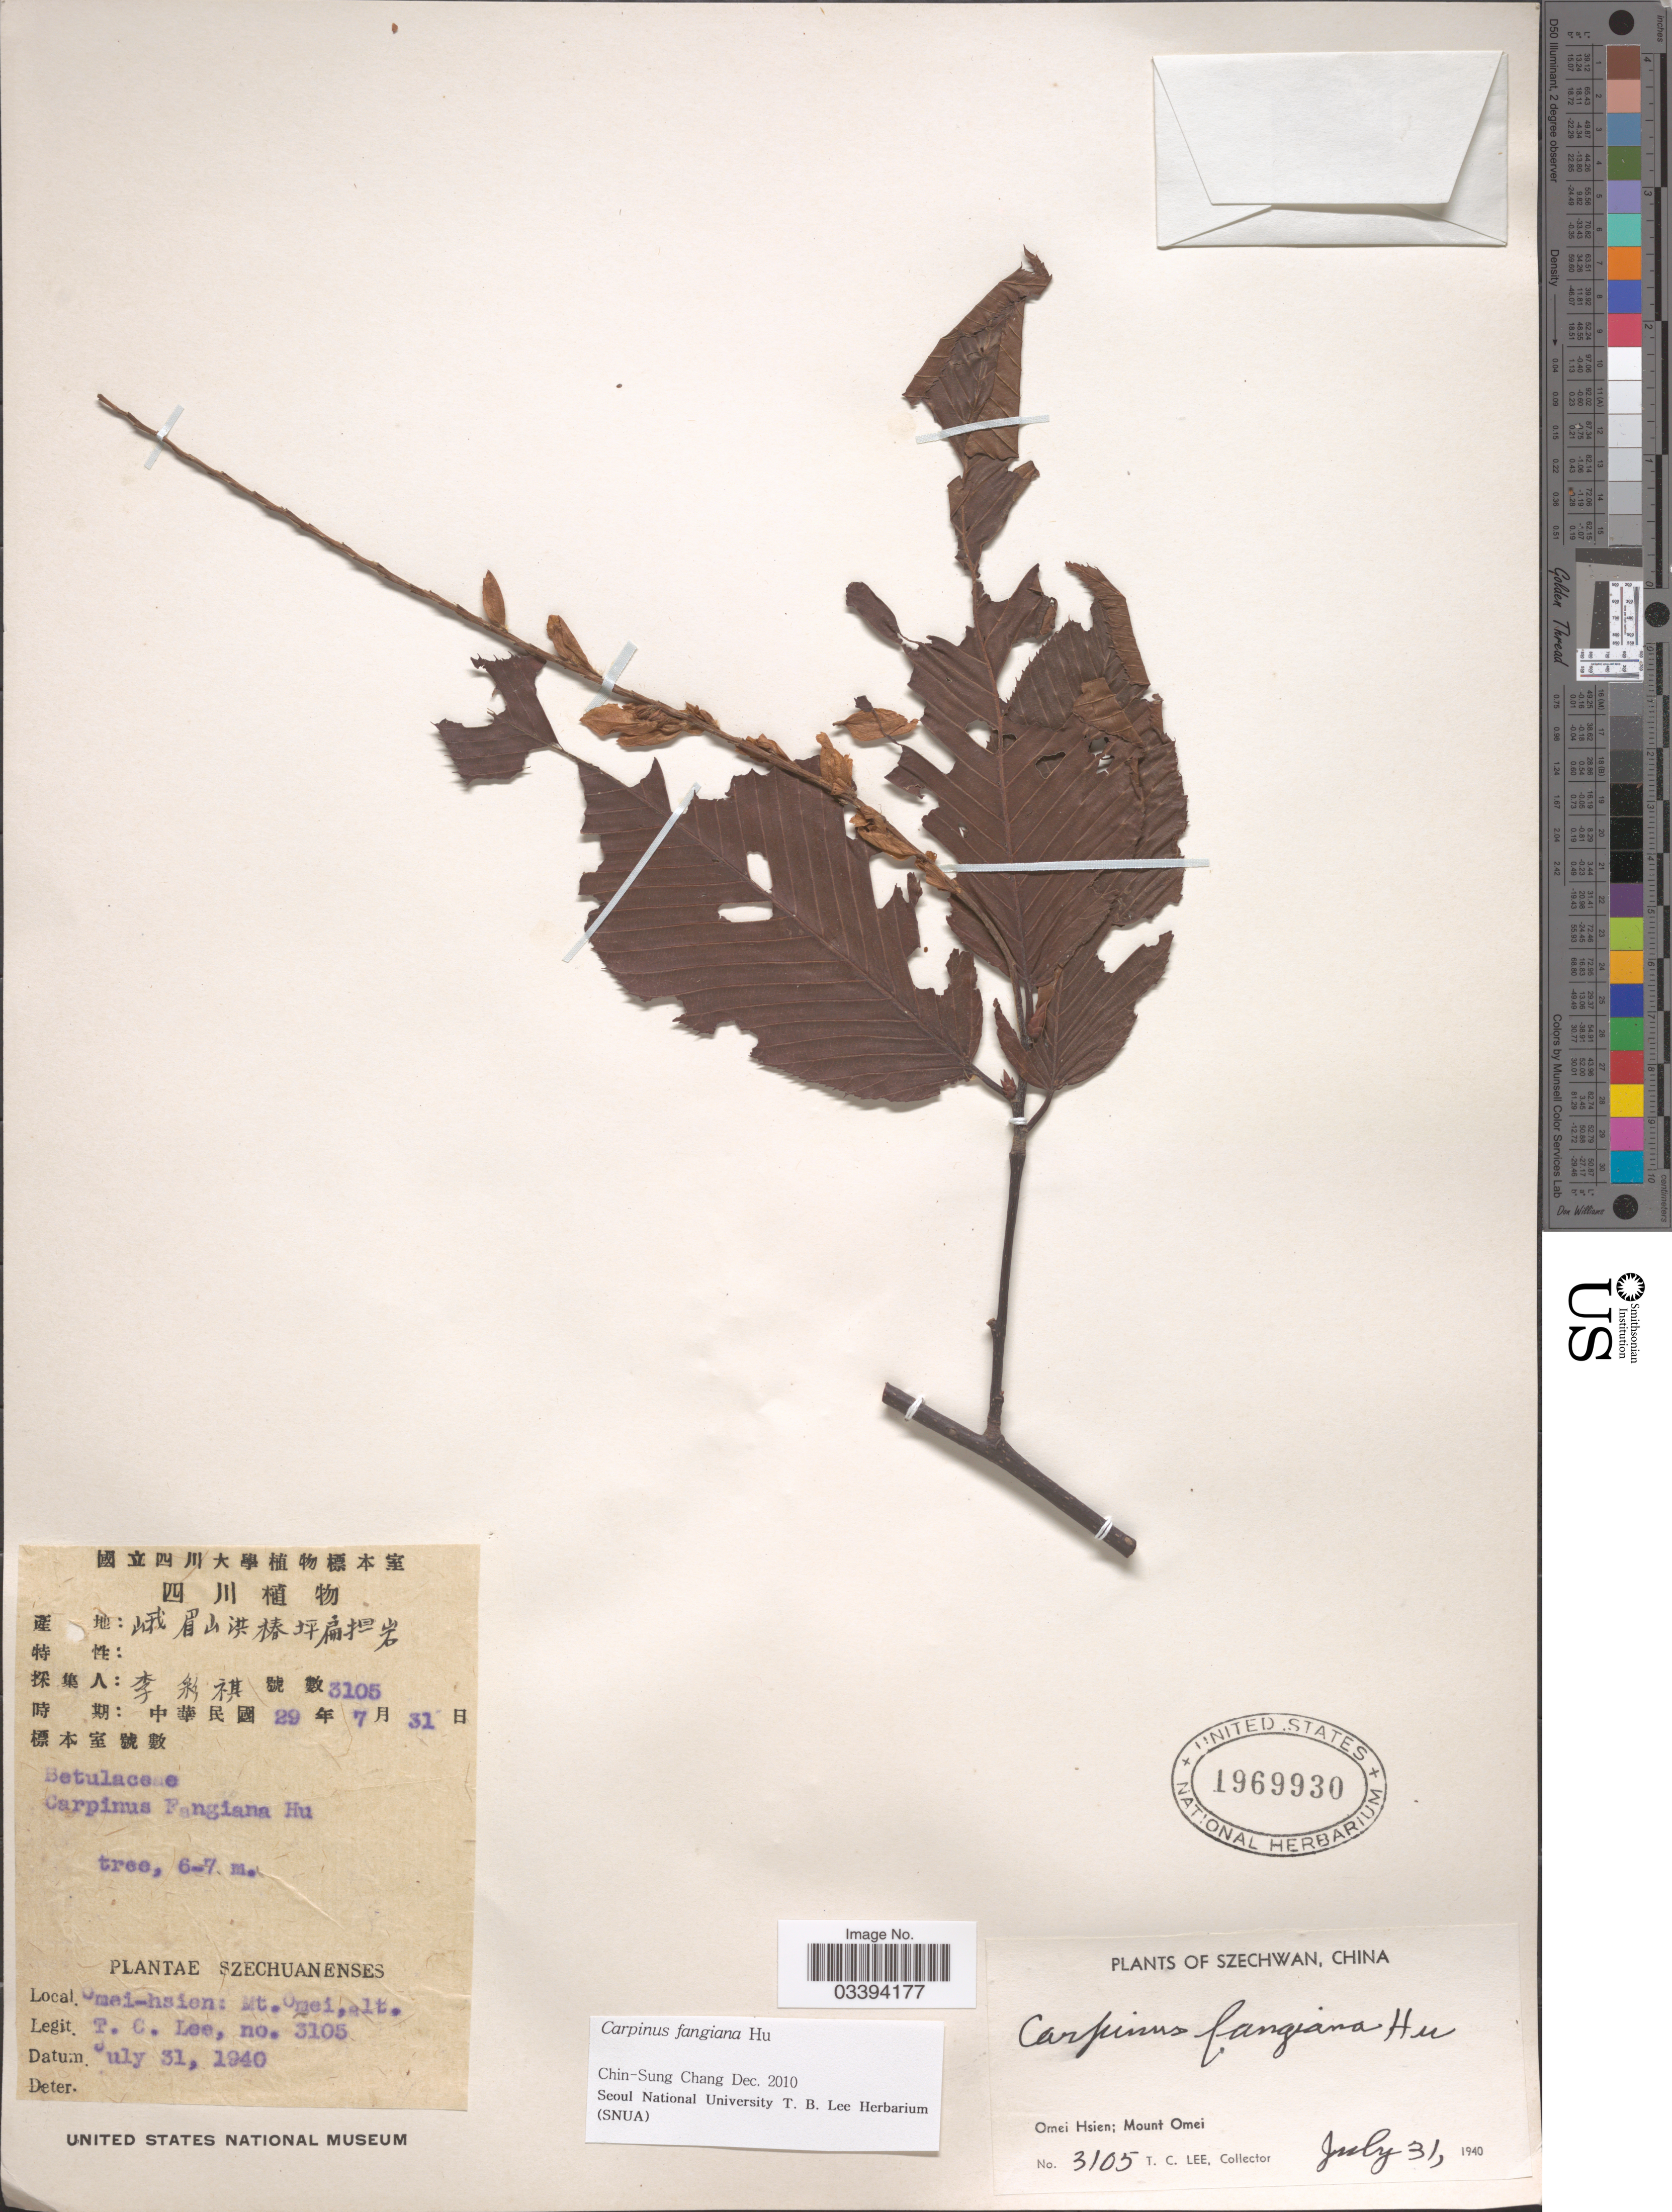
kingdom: Plantae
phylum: Tracheophyta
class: Magnoliopsida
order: Fagales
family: Betulaceae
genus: Carpinus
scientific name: Carpinus fangiana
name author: Hu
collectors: T. Lee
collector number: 3105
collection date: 1940-07-31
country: China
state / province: Sichuan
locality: Szechwan Omei Hsien; Mount Omei.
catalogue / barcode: US 1969930